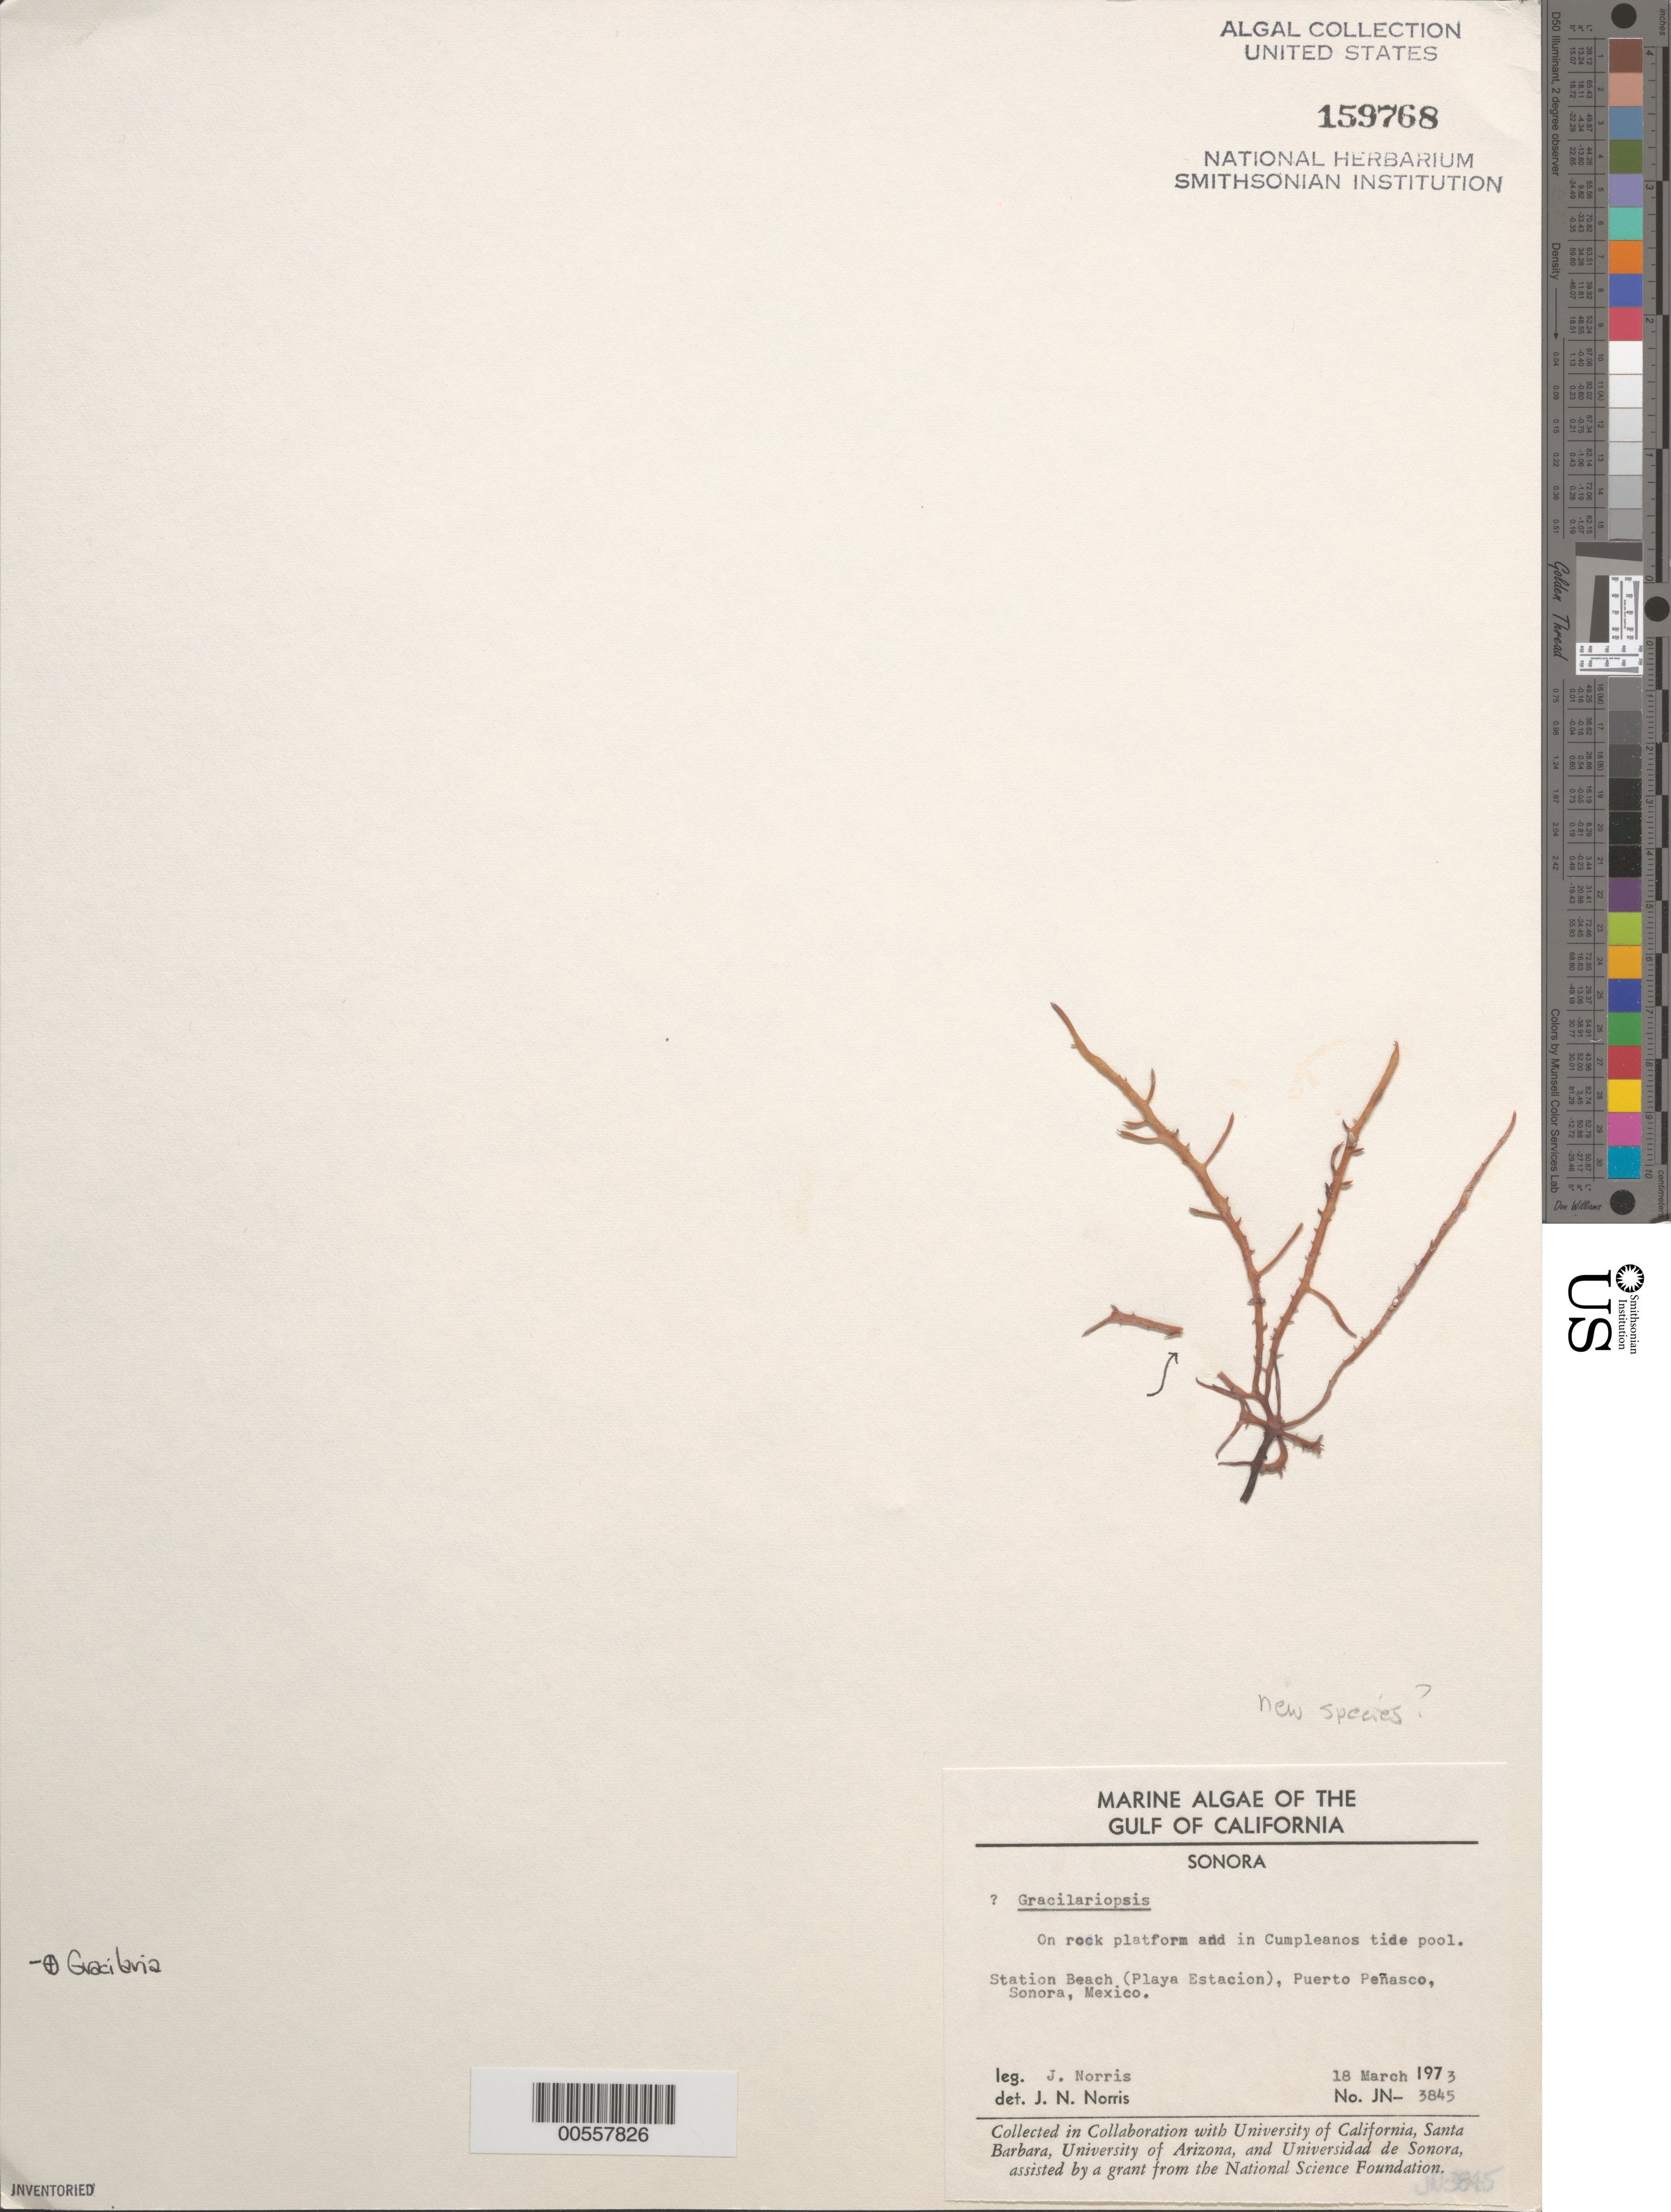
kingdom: Plantae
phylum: Rhodophyta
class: Florideophyceae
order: Gracilariales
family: Gracilariaceae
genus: Gracilariopsis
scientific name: Gracilariopsis sp.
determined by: Norris, James N.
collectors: J. N. Norris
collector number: JN-3845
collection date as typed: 18 Mar 1973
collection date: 1973-03-18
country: Mexico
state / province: Sonora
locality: Playa Estacion, Puerto Penasco, Cumpleanos tide pool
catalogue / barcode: US 159768